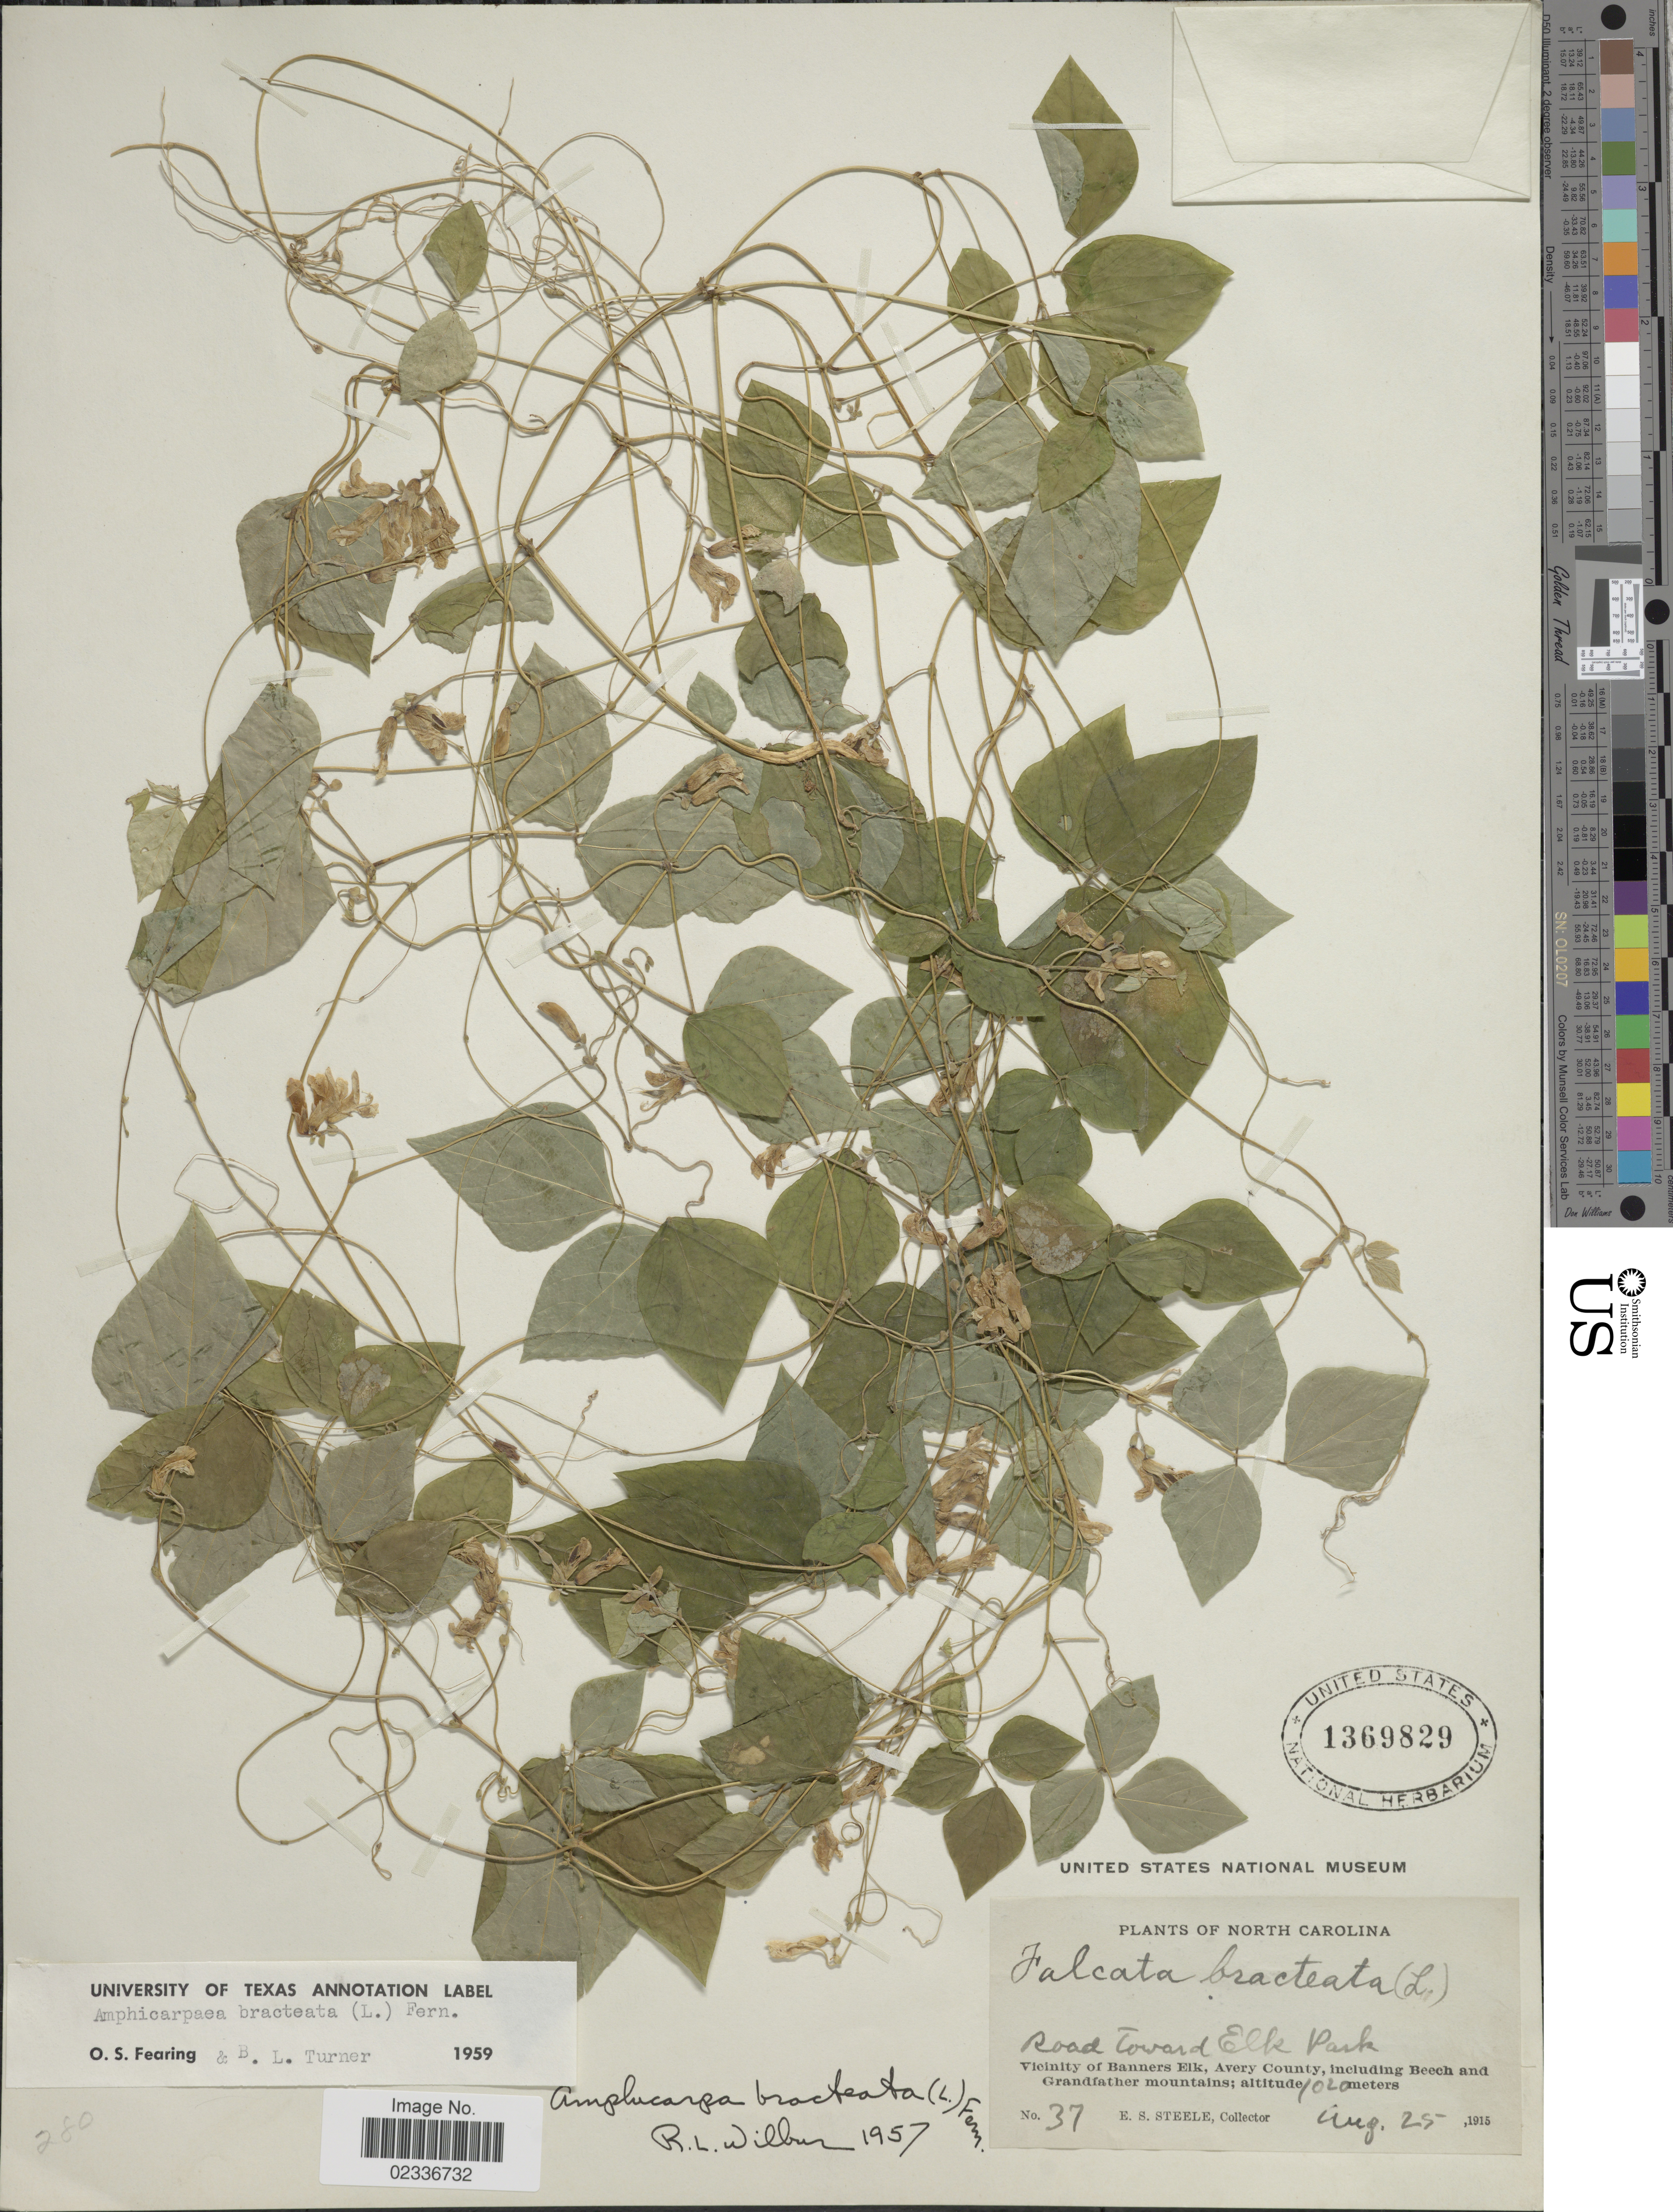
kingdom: Plantae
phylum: Tracheophyta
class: Magnoliopsida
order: Fabales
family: Fabaceae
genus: Amphicarpaea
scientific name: Amphicarpaea bracteata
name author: (L.) Fernald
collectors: E. Steele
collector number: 37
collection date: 1915-08-25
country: United States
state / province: North Carolina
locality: Road toward Elk Park, vicinity of Banners Elk, Avery County, including Beech and Grandfather mountains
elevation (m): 1020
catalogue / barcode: US 1369829